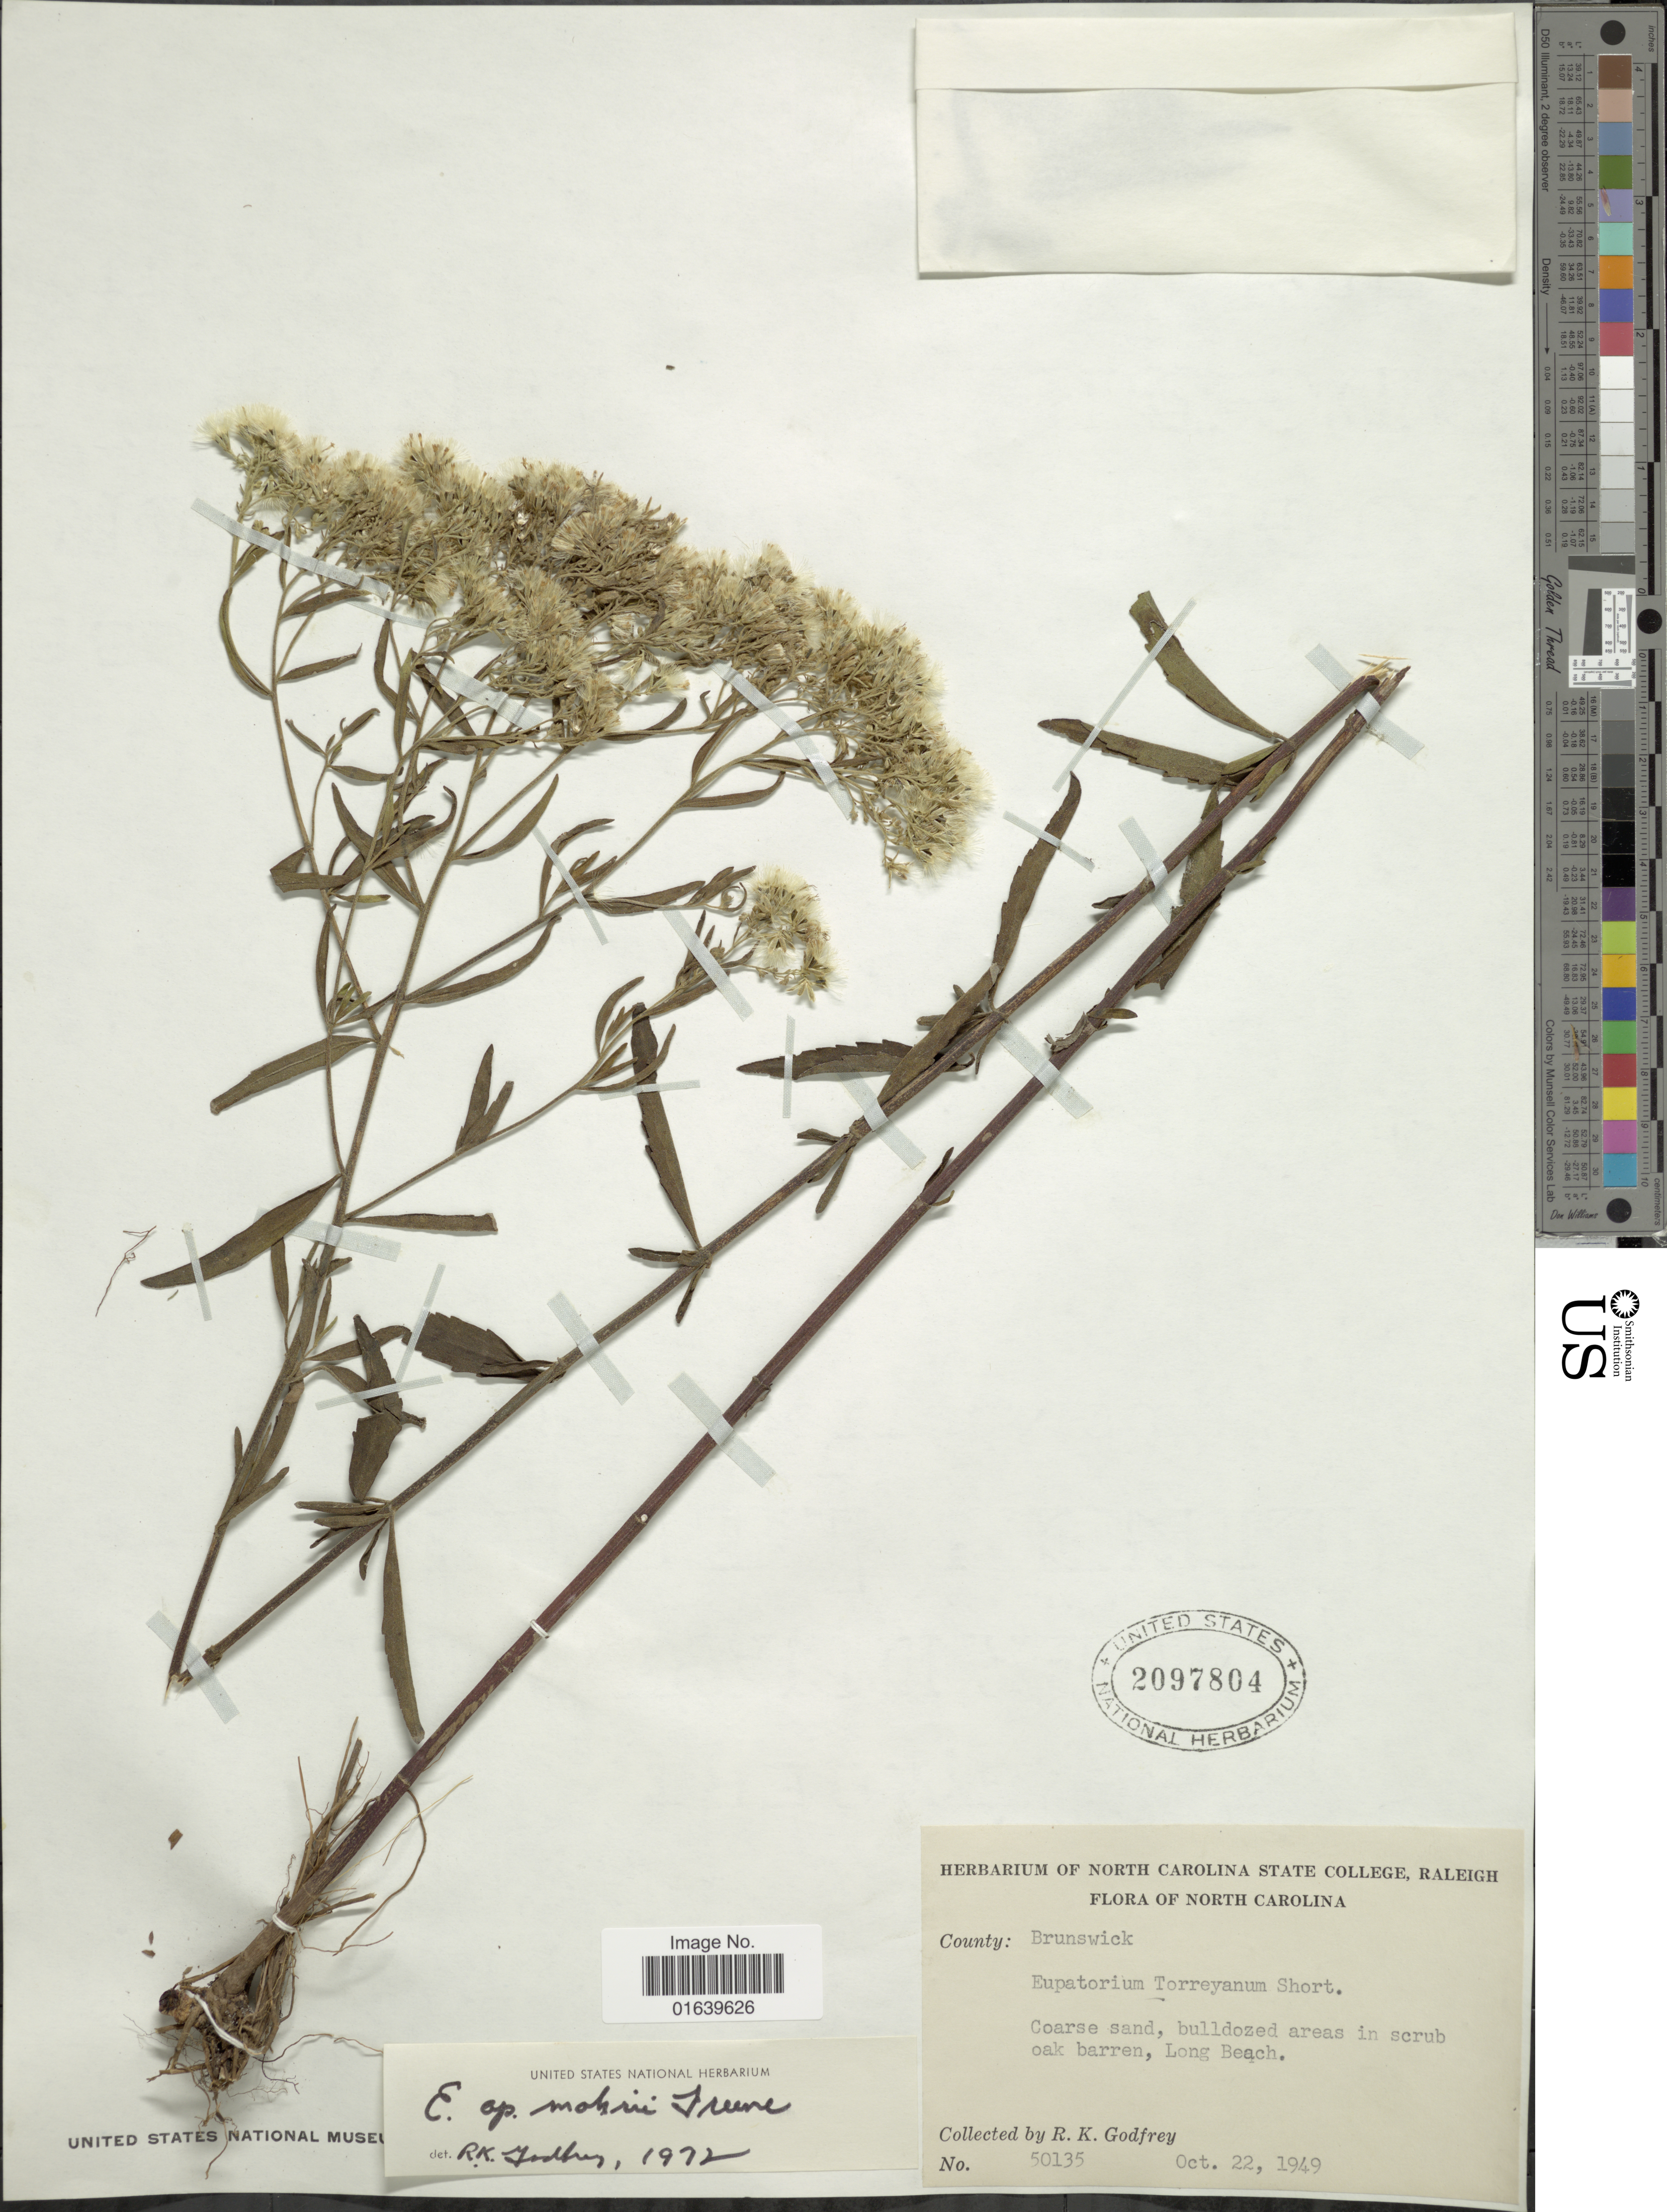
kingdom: Plantae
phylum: Tracheophyta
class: Magnoliopsida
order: Asterales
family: Asteraceae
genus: Eupatorium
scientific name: Eupatorium mohrii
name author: Greene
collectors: R. K. Godfrey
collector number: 50135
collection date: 1949-10-22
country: United States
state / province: North Carolina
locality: County: Brunswick, Coarse sand, bulldozed areas in scrub oak barren, Long Beach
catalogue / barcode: US 2097804